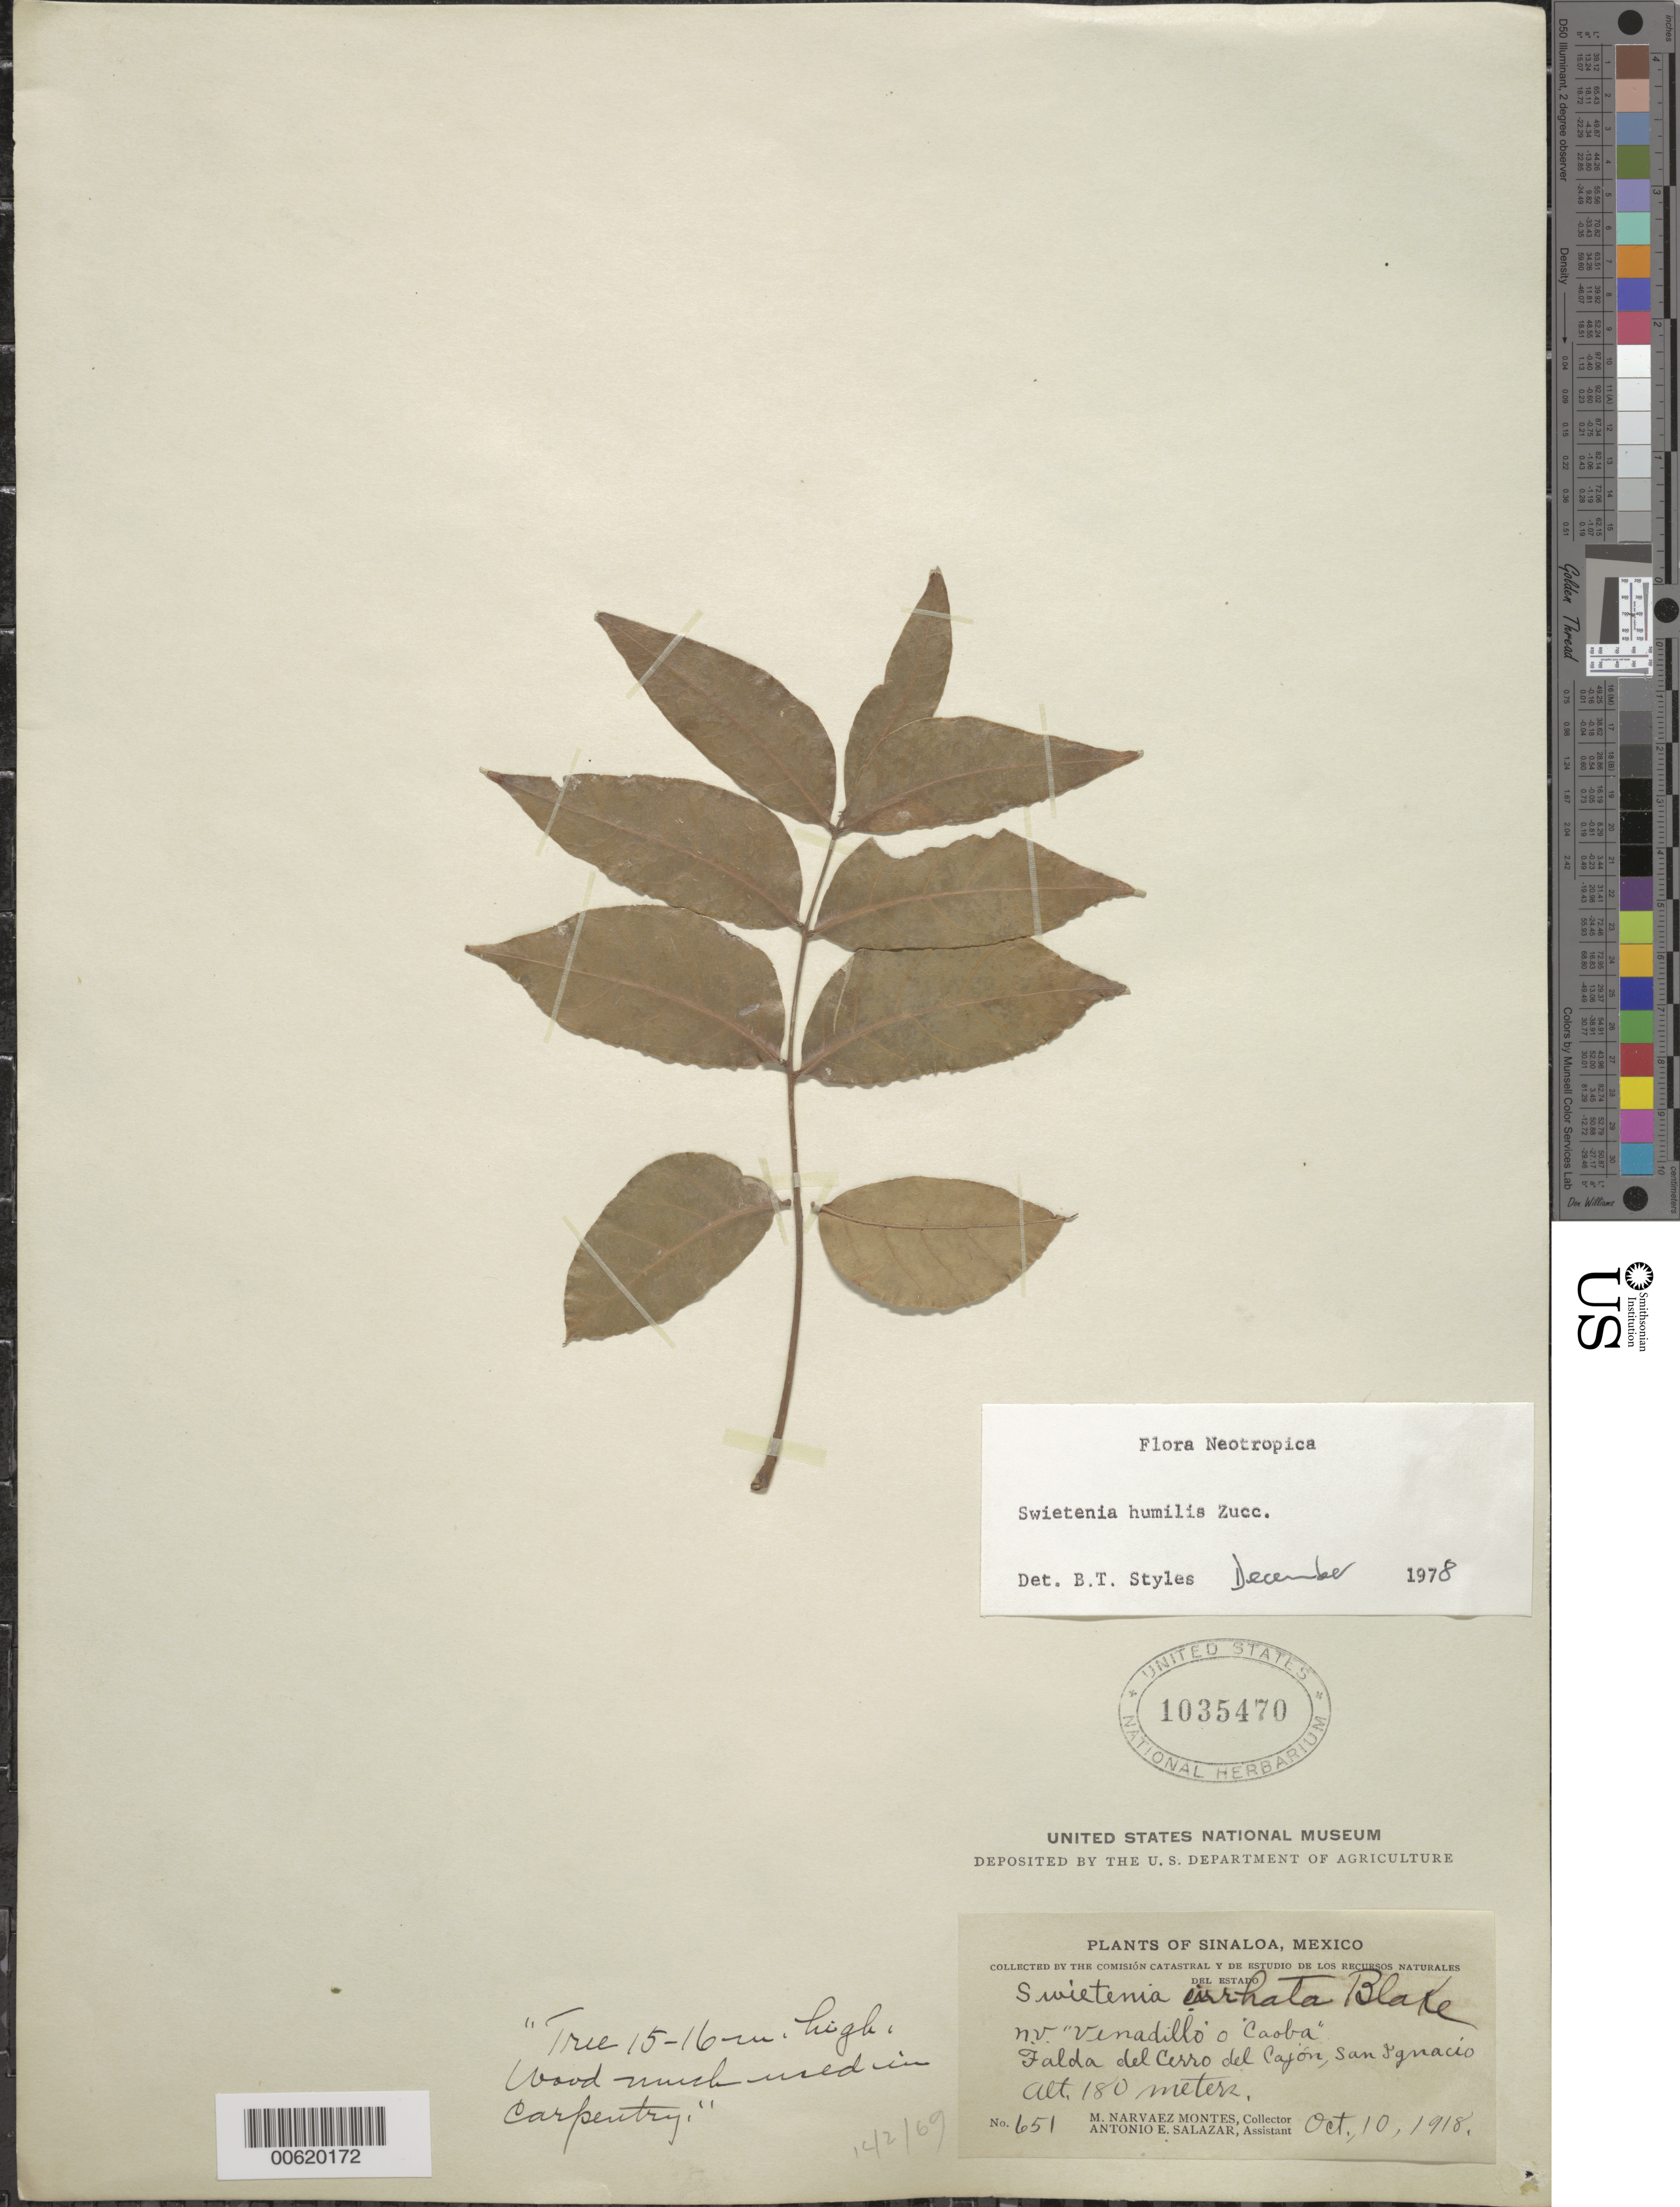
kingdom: Plantae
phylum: Tracheophyta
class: Magnoliopsida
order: Sapindales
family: Meliaceae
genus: Swietenia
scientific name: Swietenia humilis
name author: Zucc.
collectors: M. Montes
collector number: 651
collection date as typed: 10 Oct 1918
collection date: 1918-10-10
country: Mexico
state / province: Sinaloa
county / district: San Ignacio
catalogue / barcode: US 1035470